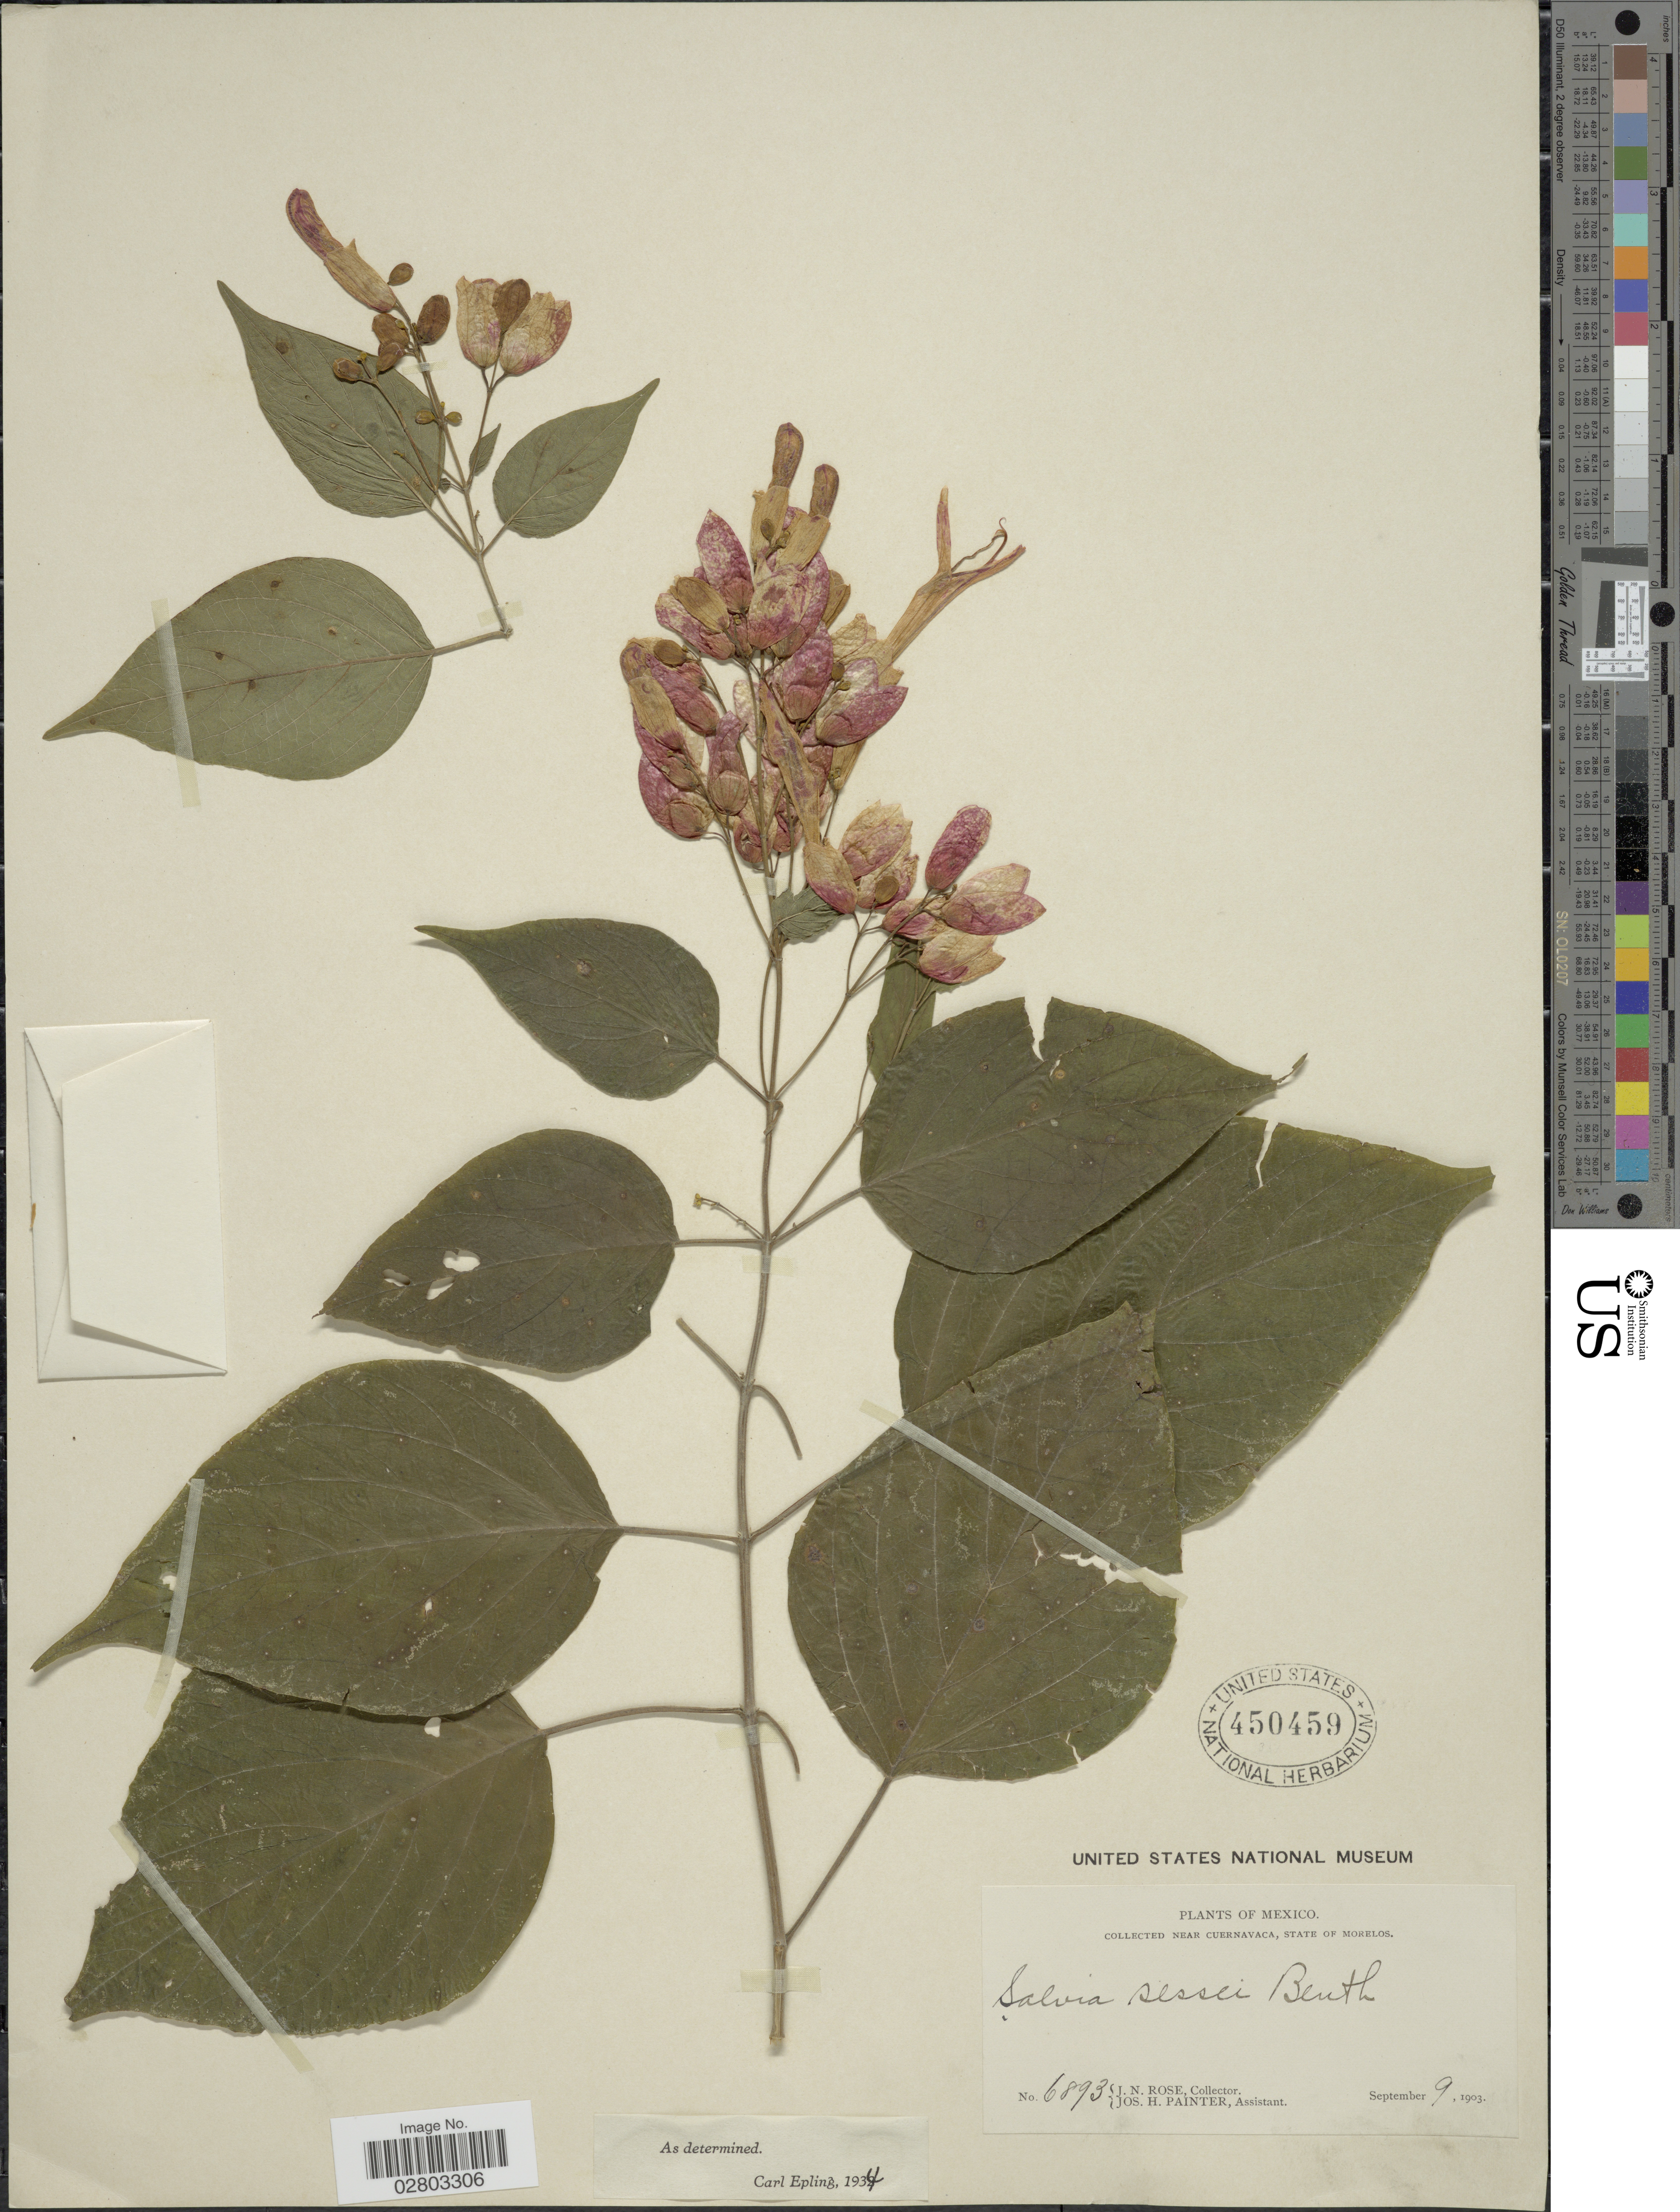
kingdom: Plantae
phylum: Tracheophyta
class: Magnoliopsida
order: Lamiales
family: Lamiaceae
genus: Salvia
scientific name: Salvia sessei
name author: Benth.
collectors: J. N. Rose & J. H. Painter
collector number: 6893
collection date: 1903-09-09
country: Mexico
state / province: Morelos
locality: Near Cuernavaca.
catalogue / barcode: US 450459